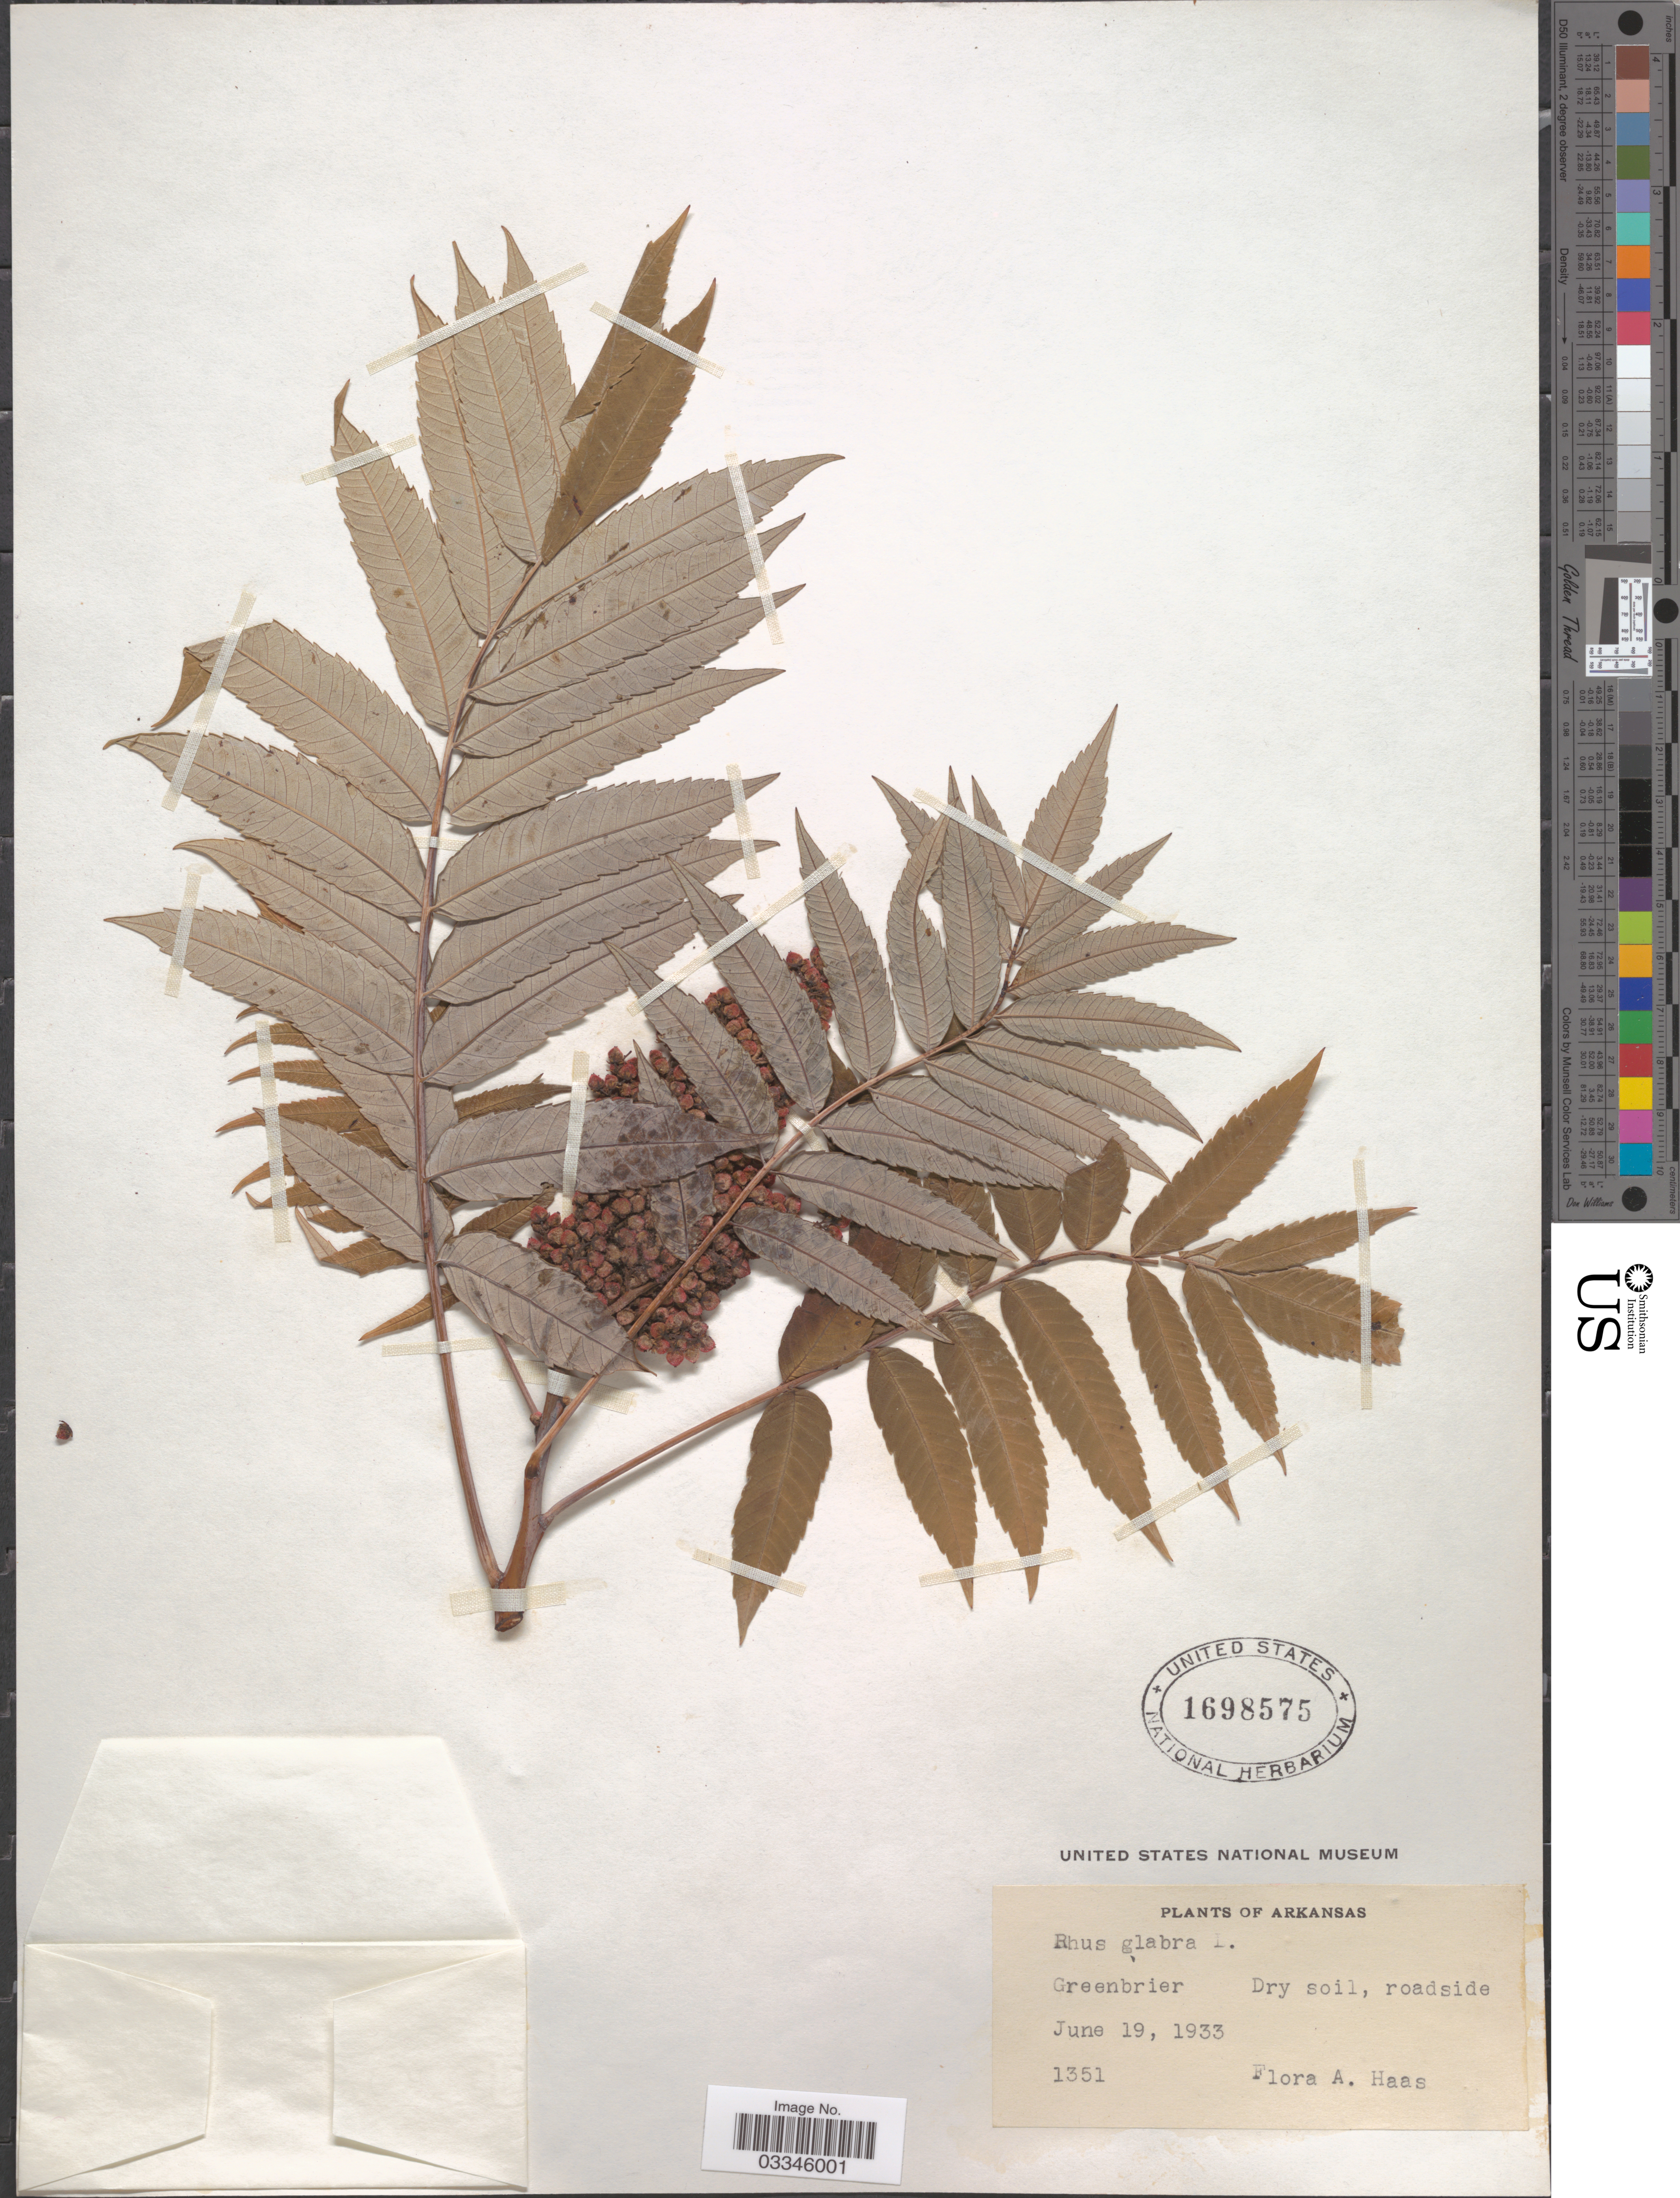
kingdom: Plantae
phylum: Tracheophyta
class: Magnoliopsida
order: Sapindales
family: Anacardiaceae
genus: Rhus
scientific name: Rhus glabra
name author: L.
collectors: A. Haas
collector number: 1351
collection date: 1933-06-19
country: United States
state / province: Arkansas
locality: Greenbrier.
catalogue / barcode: US 1698575